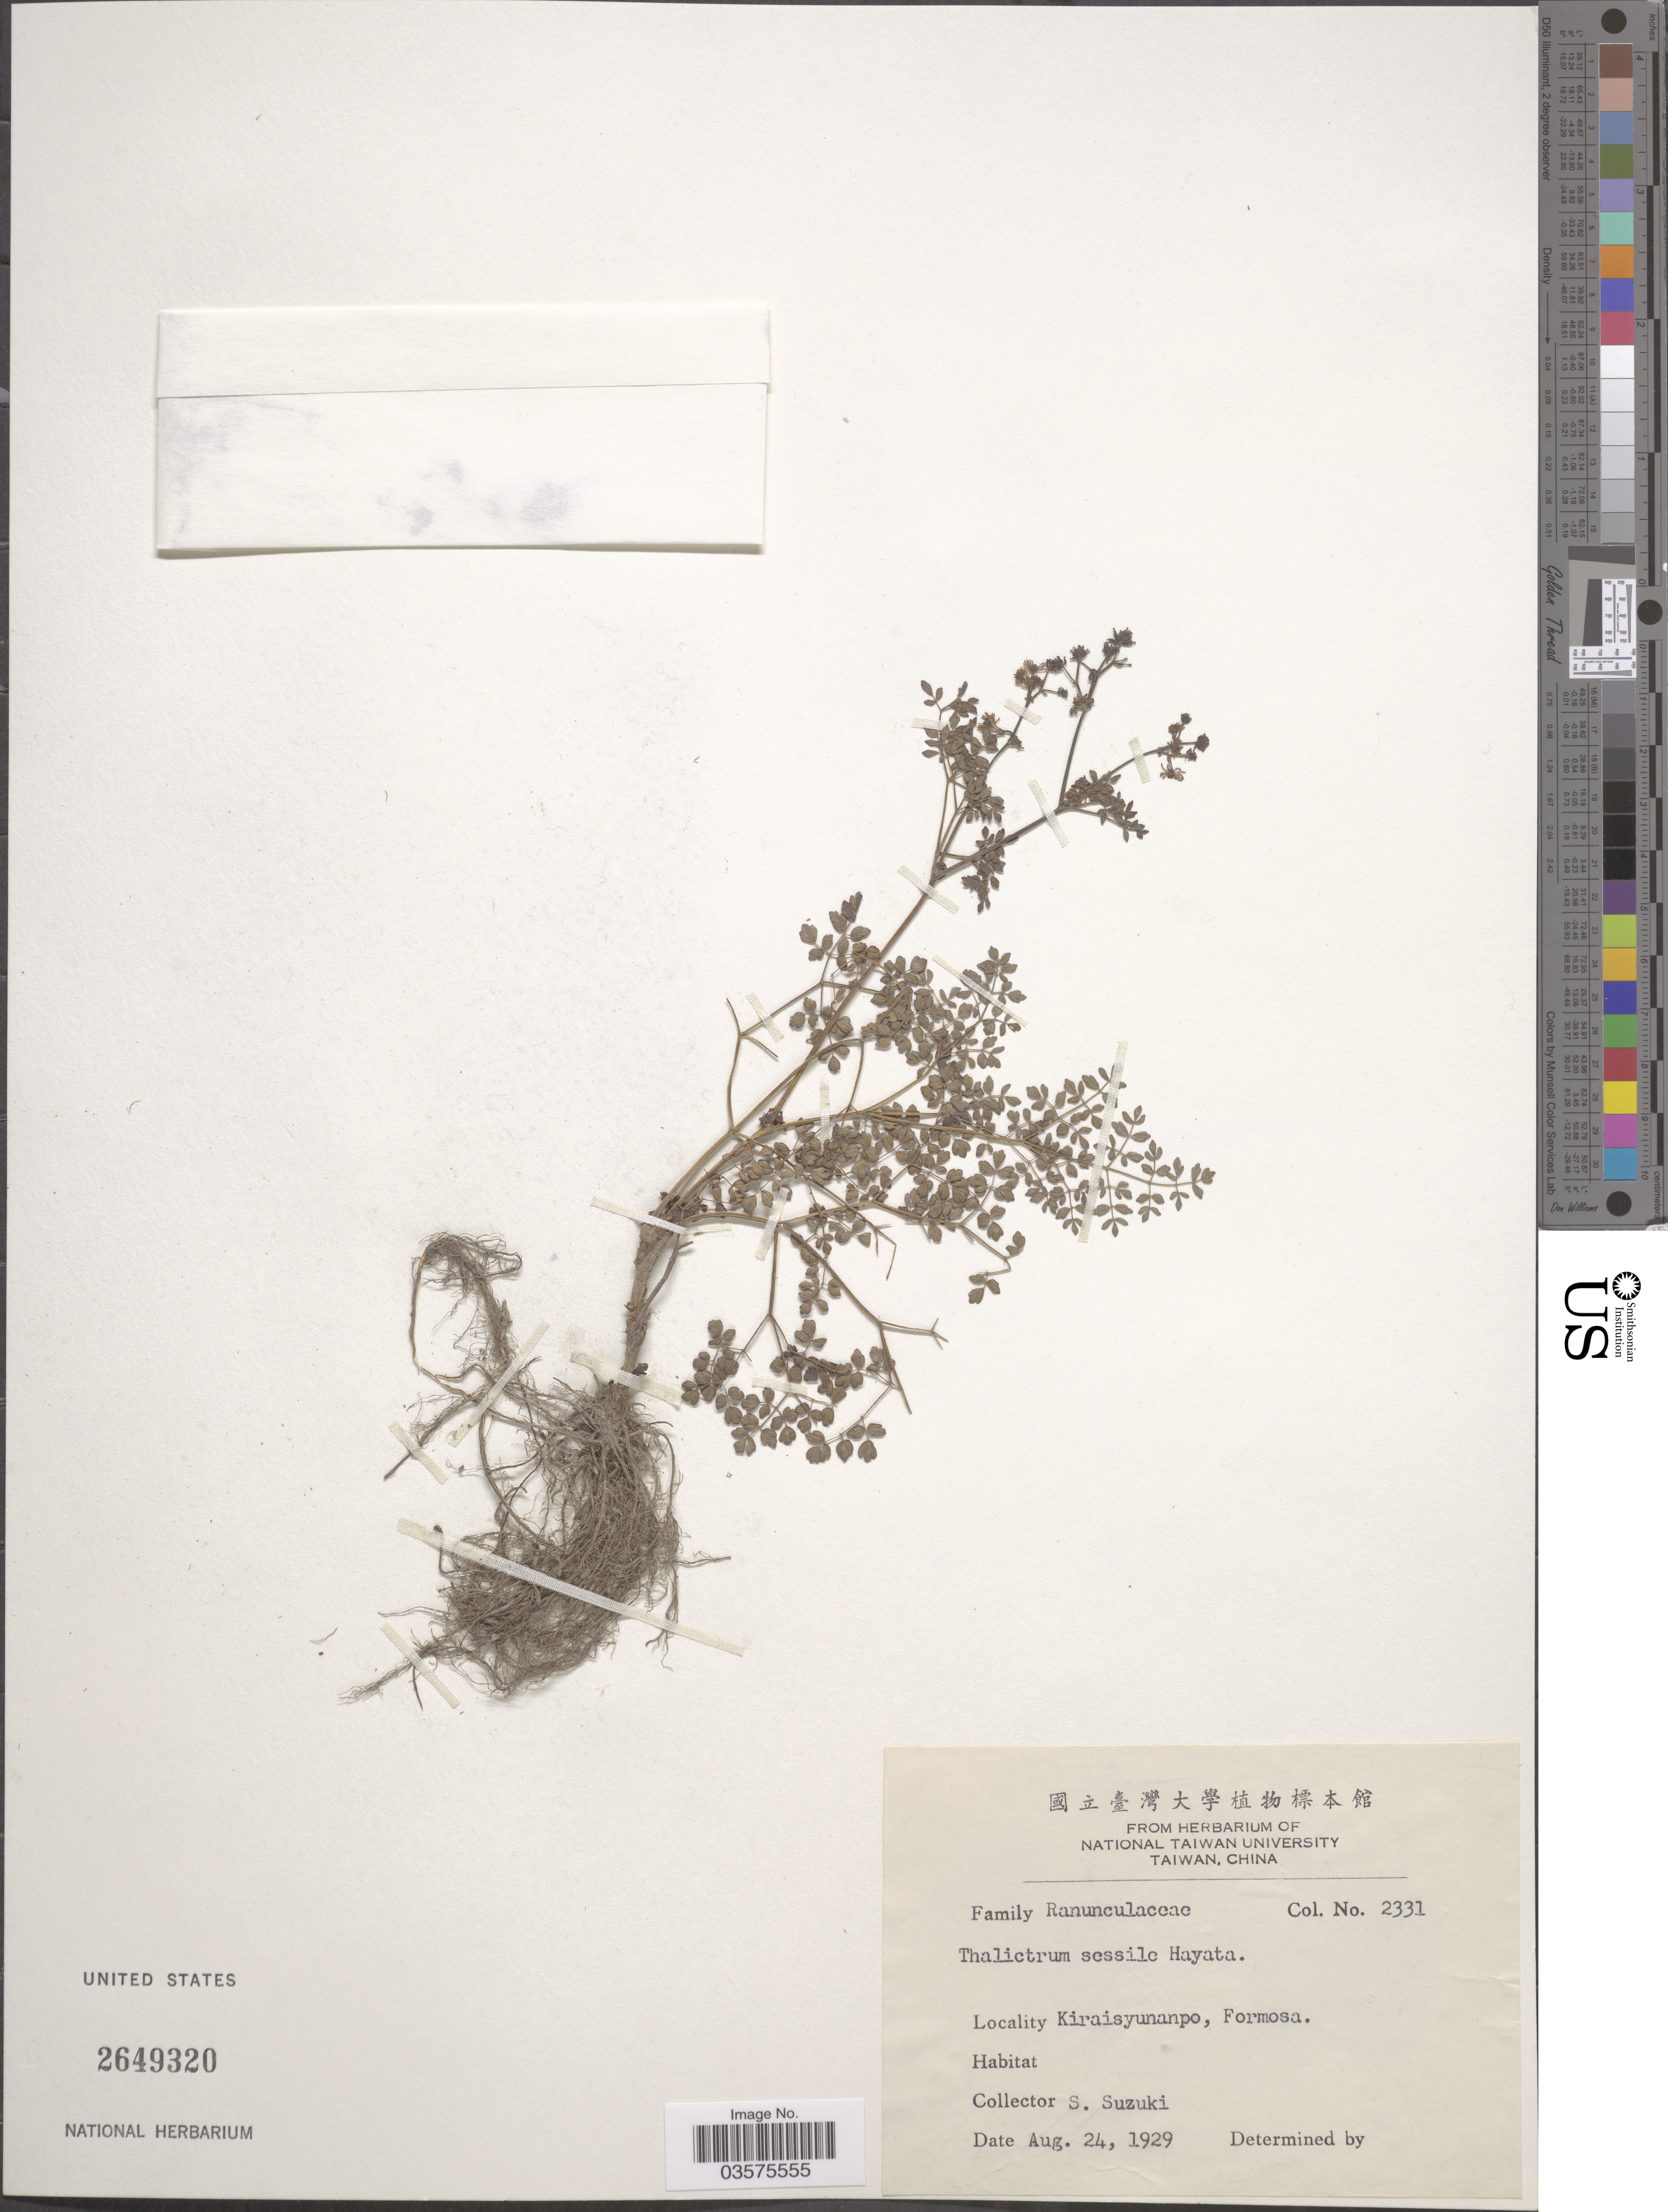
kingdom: Plantae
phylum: Tracheophyta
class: Magnoliopsida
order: Ranunculales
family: Ranunculaceae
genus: Thalictrum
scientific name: Thalictrum sessile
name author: Hayata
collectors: S. Suzuki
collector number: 2331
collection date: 1929-08-24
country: Taiwan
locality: Kiraisyunanpo, Formosa.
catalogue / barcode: US 2649320